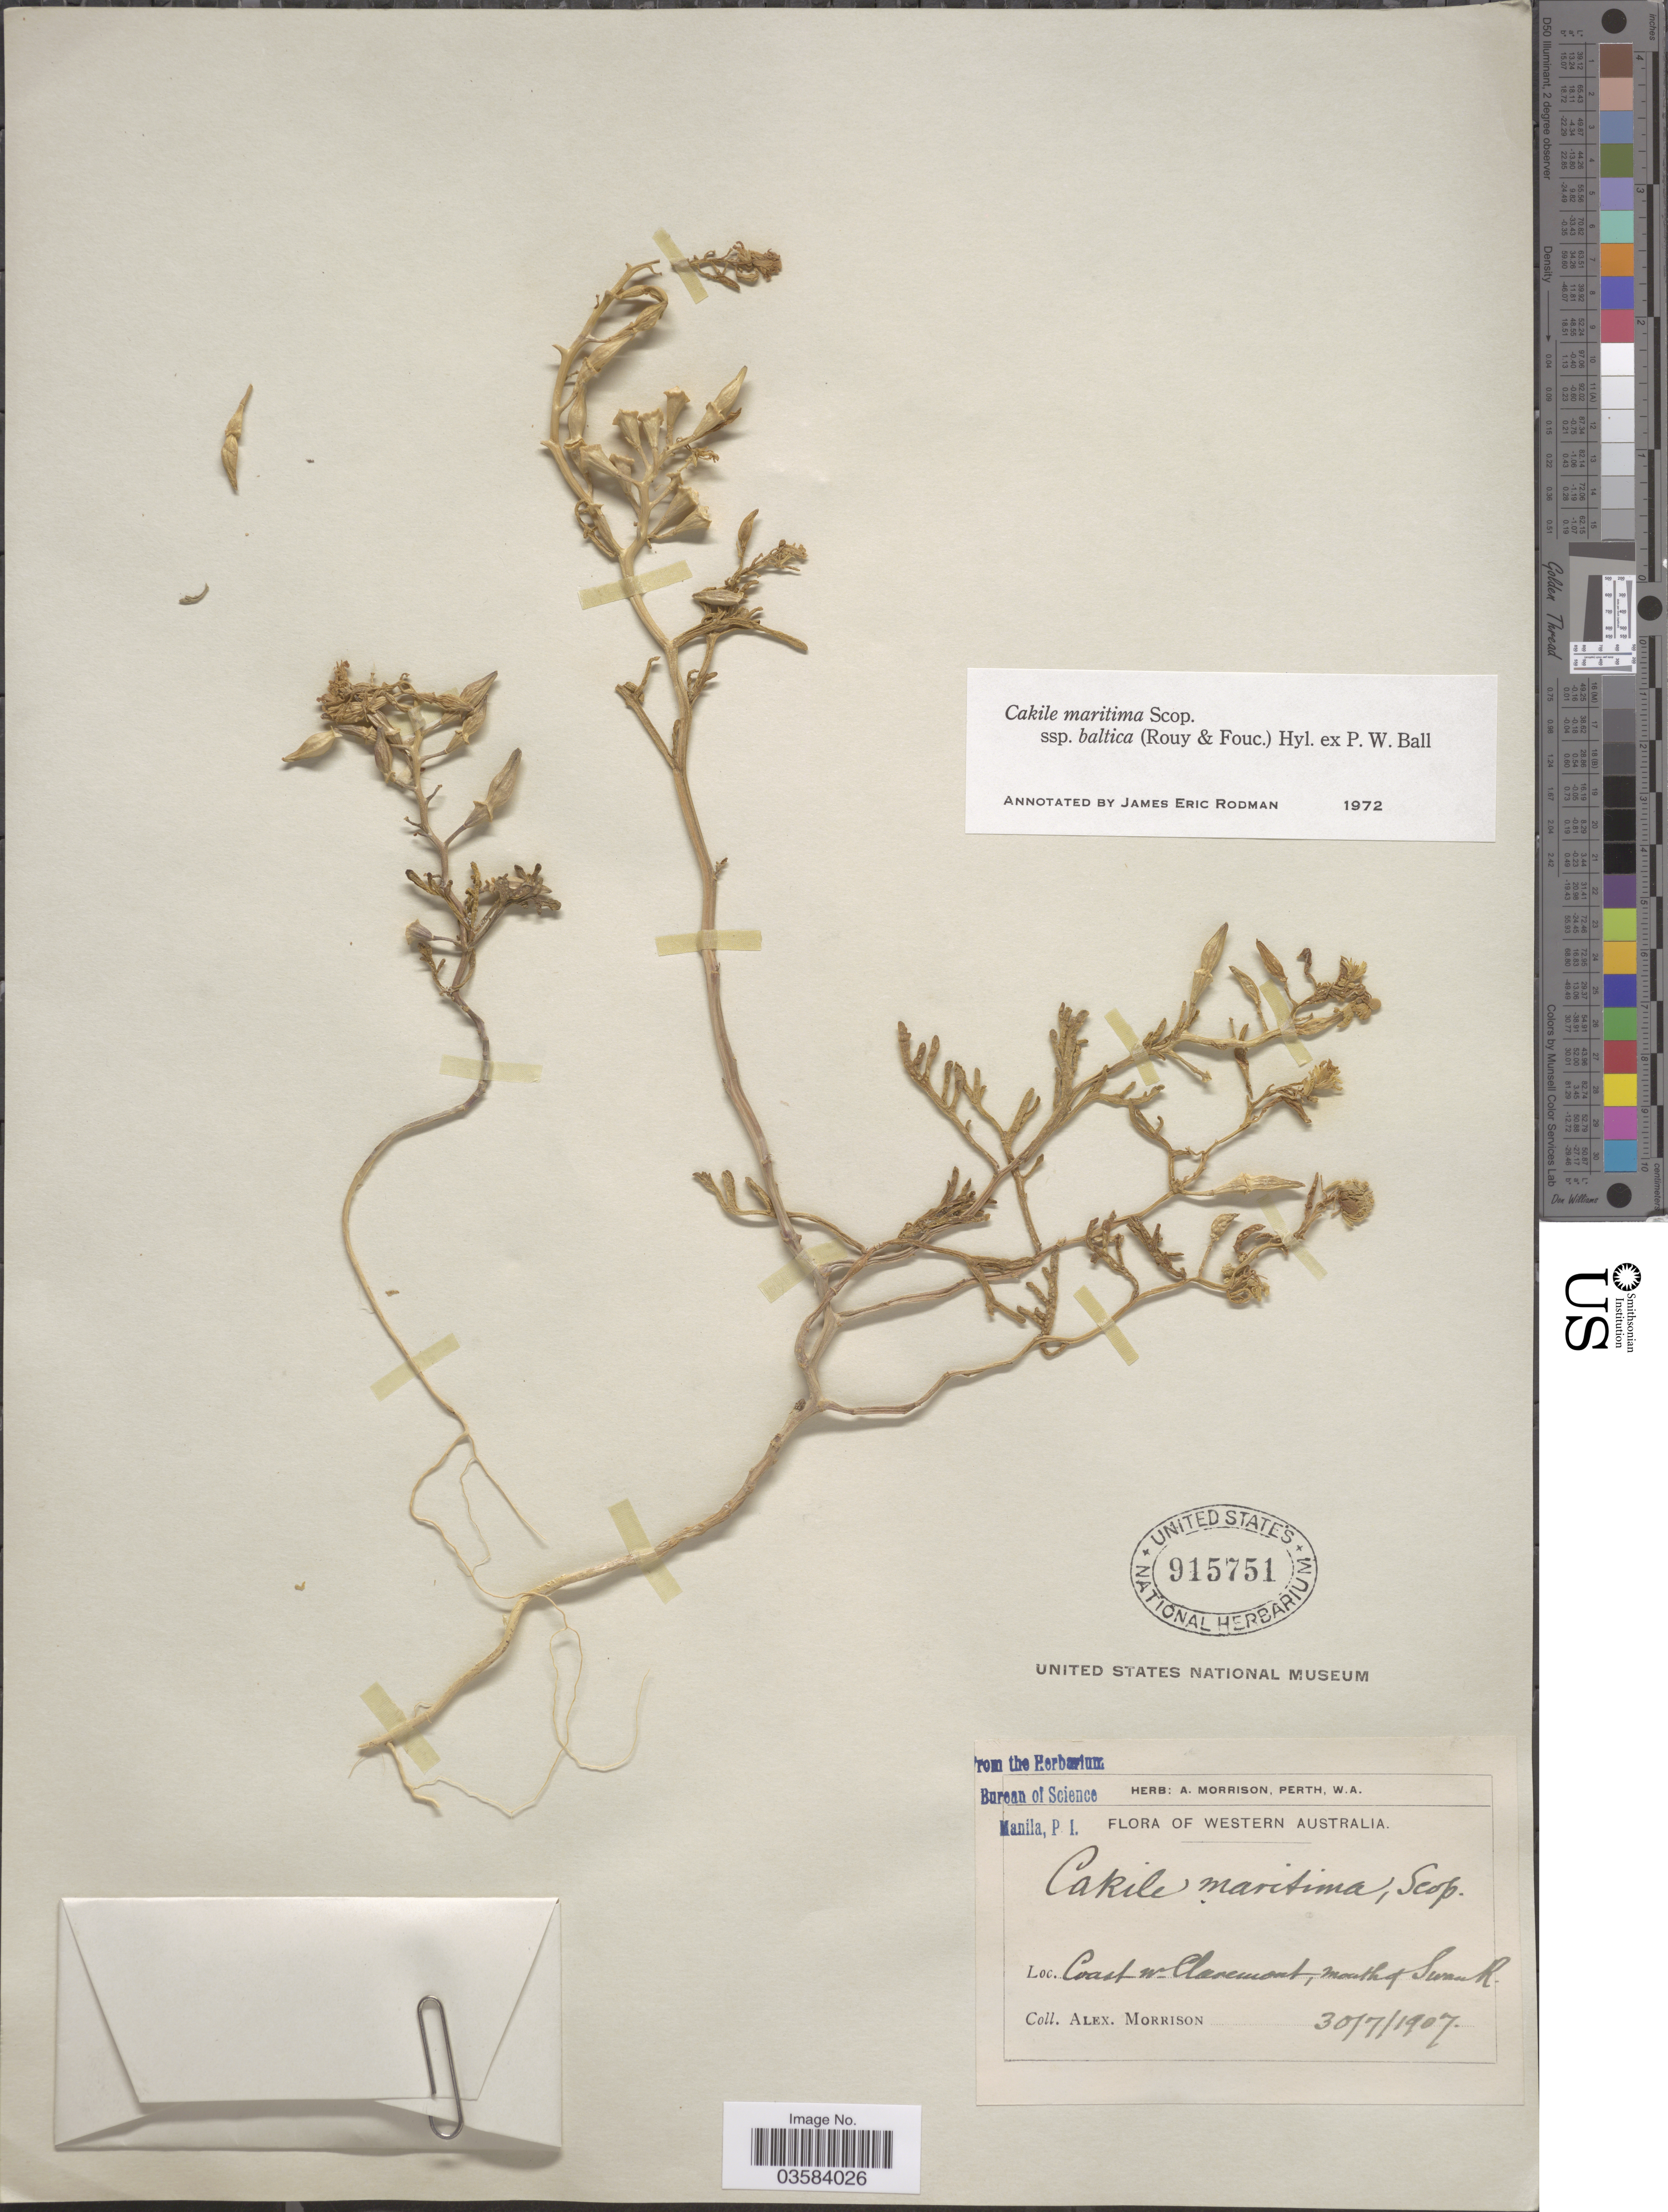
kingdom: Plantae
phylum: Tracheophyta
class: Magnoliopsida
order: Brassicales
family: Brassicaceae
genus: Cakile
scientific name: Cakile maritima subsp. baltica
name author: (Rouy & Foucaud) Hyl. ex P.W. Ball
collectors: A. Morrison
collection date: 1907-07-30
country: Australia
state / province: Western Australia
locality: Coast w. claremont, mouth of Swan R.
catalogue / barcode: US 915751